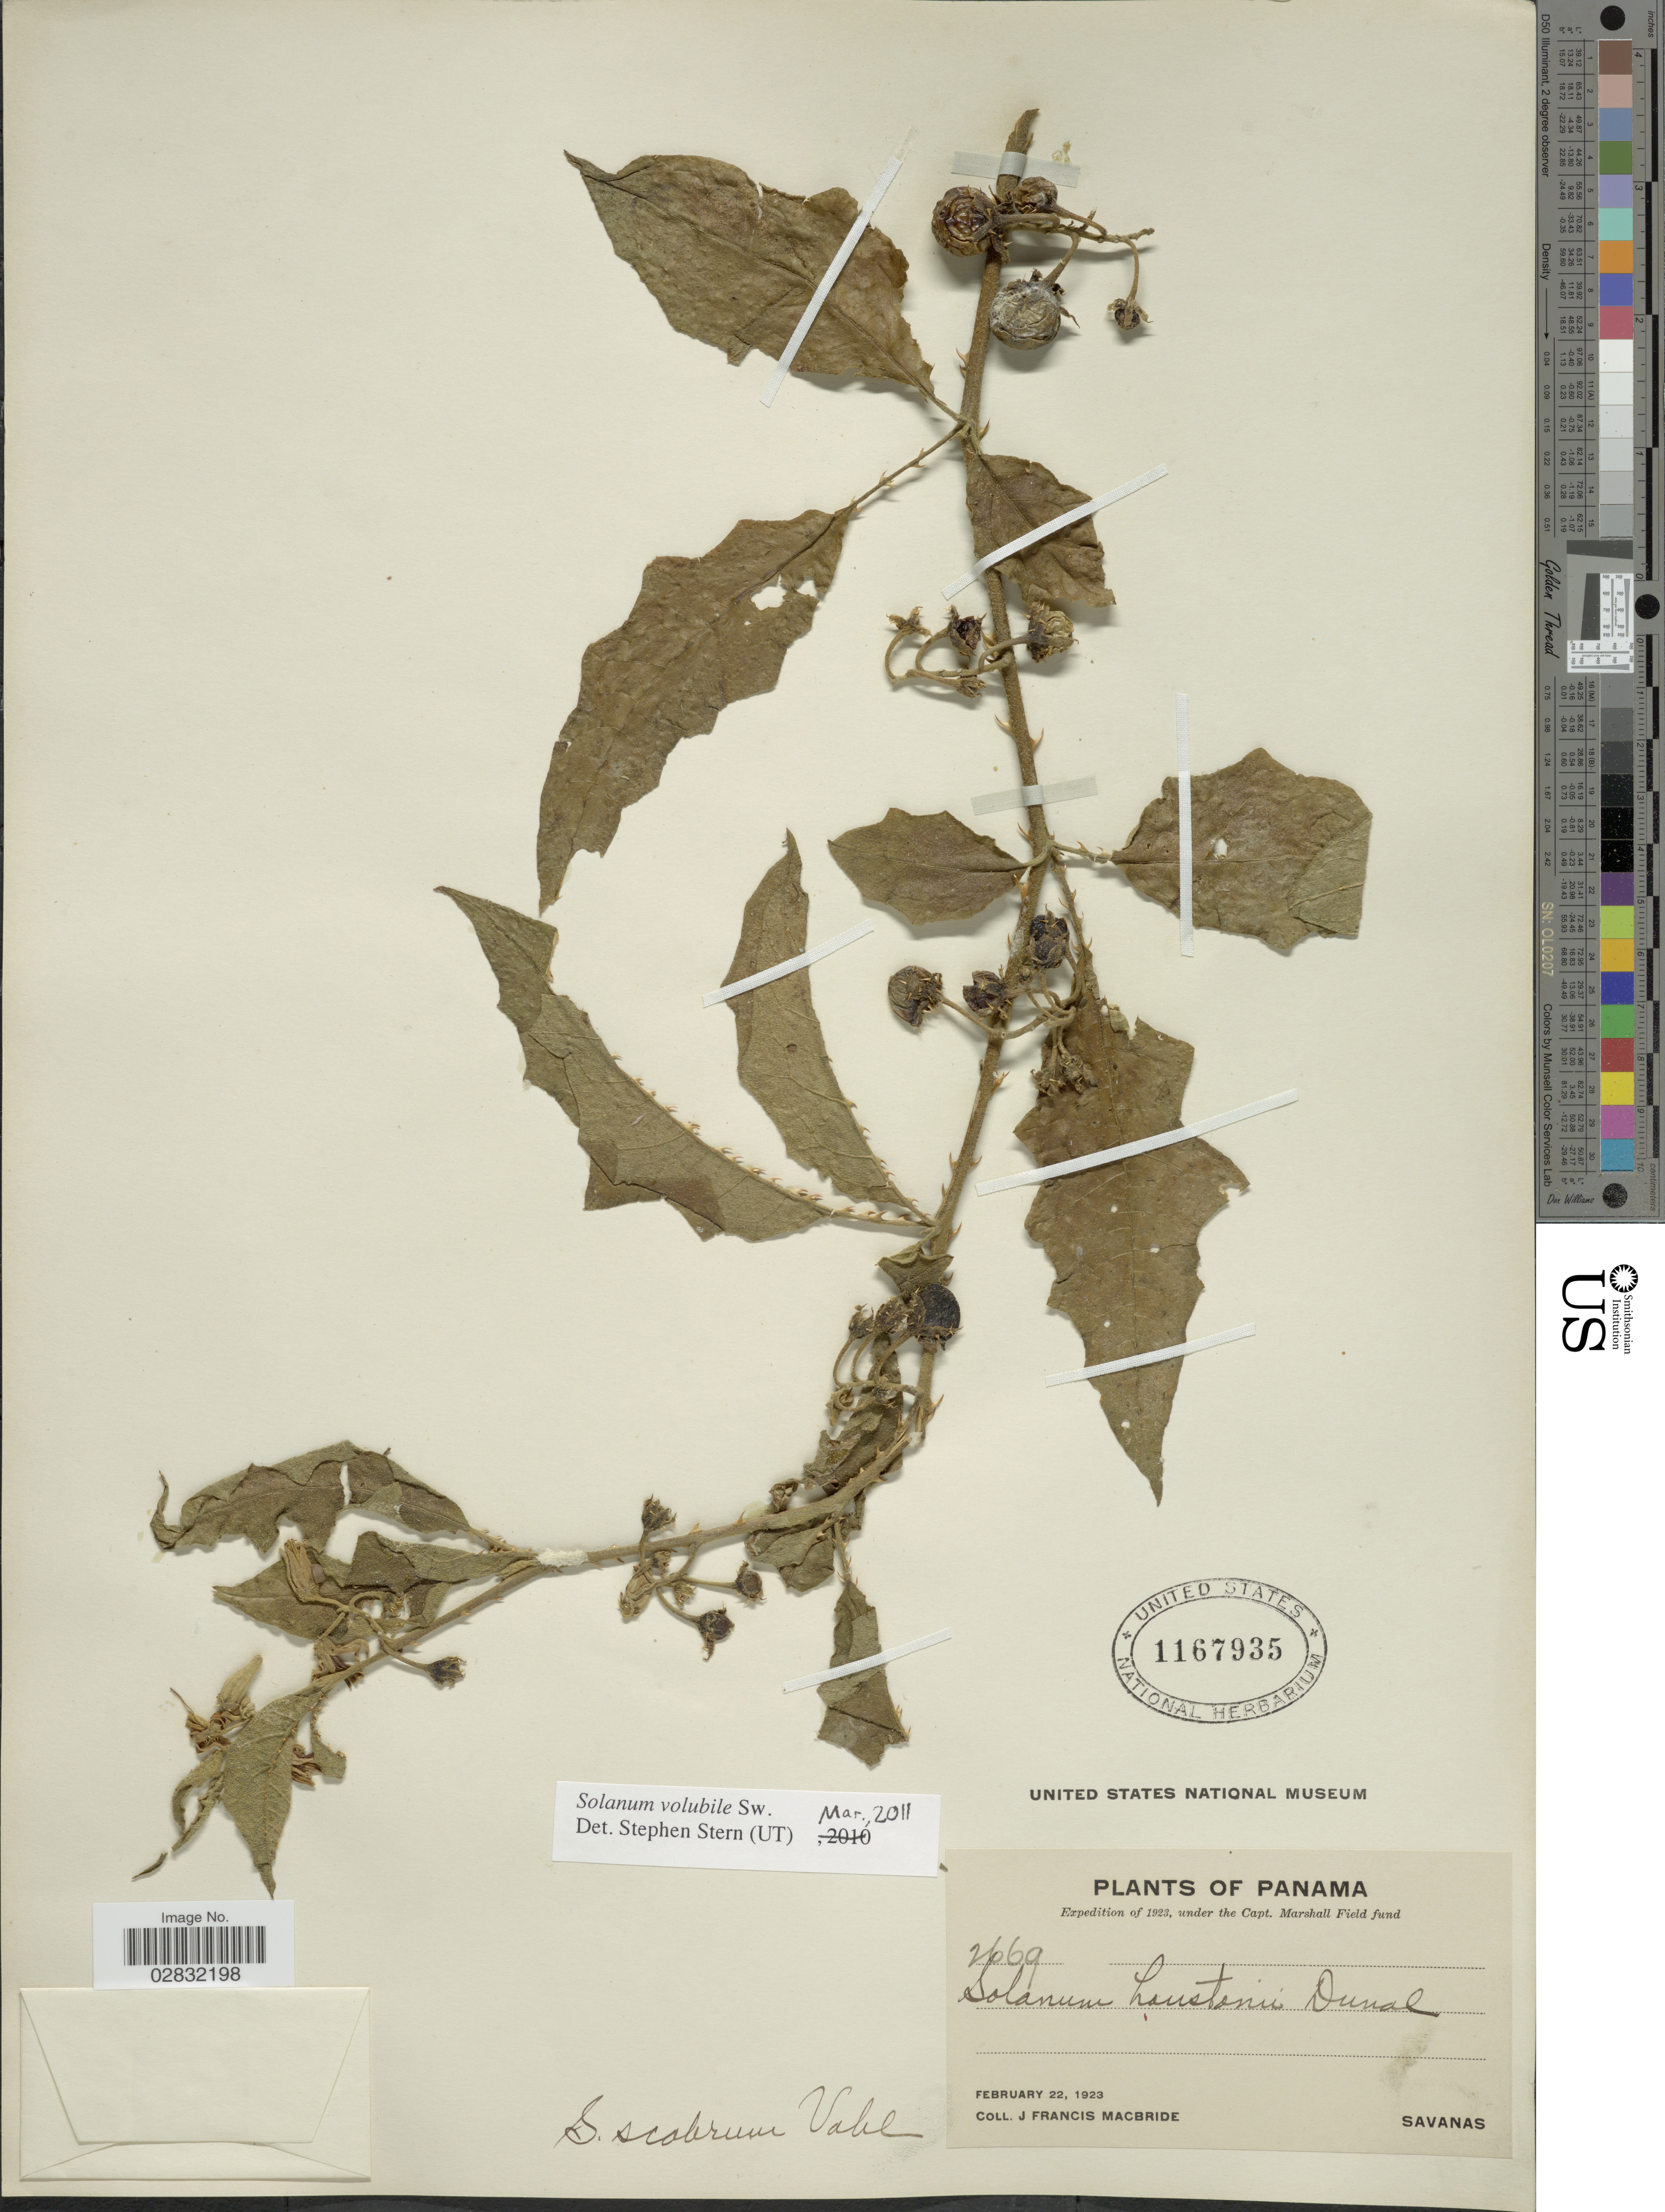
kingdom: Plantae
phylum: Tracheophyta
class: Magnoliopsida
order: Solanales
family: Solanaceae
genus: Solanum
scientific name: Solanum volubile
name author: Sw.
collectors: J. F. Macbride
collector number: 2669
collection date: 1923-02-22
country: Panama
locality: Savanas.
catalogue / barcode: US 1167935